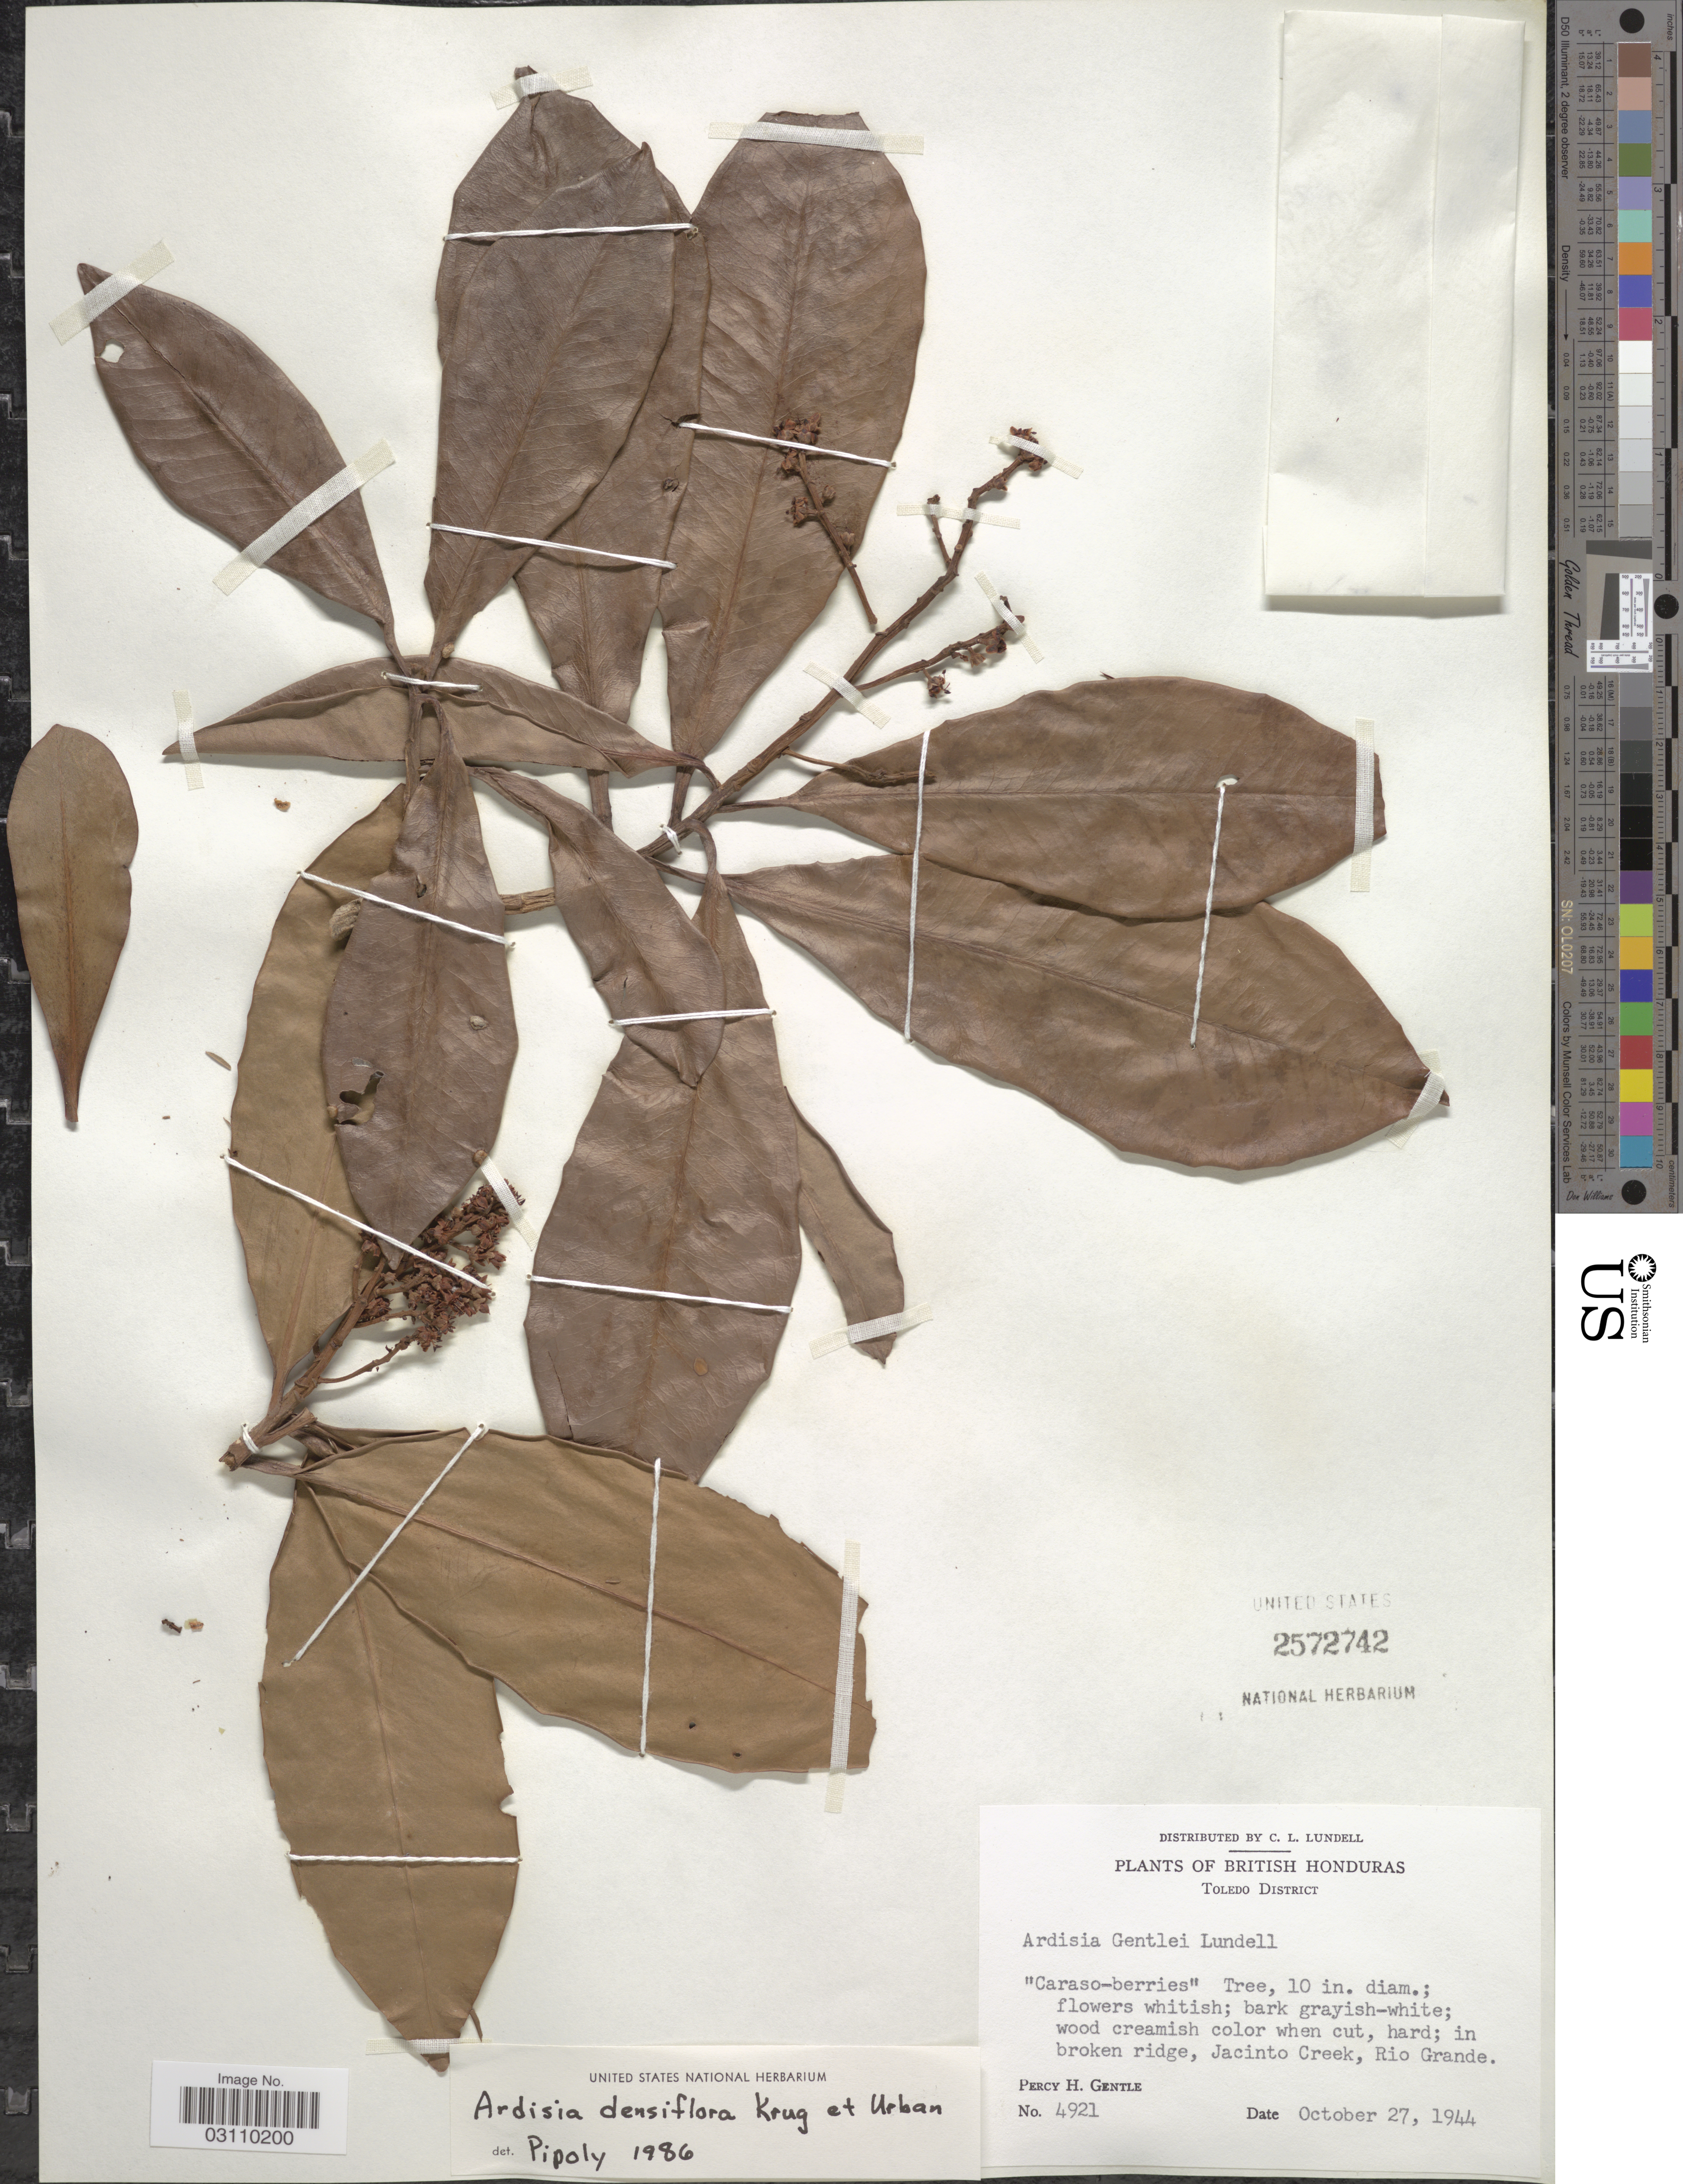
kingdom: Plantae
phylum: Tracheophyta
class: Magnoliopsida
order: Ericales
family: Primulaceae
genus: Ardisia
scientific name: Ardisia densiflora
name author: Krug & Urb.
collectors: P. H. Gentle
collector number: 4921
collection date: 1944-10-27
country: Belize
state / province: Toledo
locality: British Honduras, Toledo District, in broken ridge, Jacinto Creek, Rio Grande.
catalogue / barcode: US 2572742